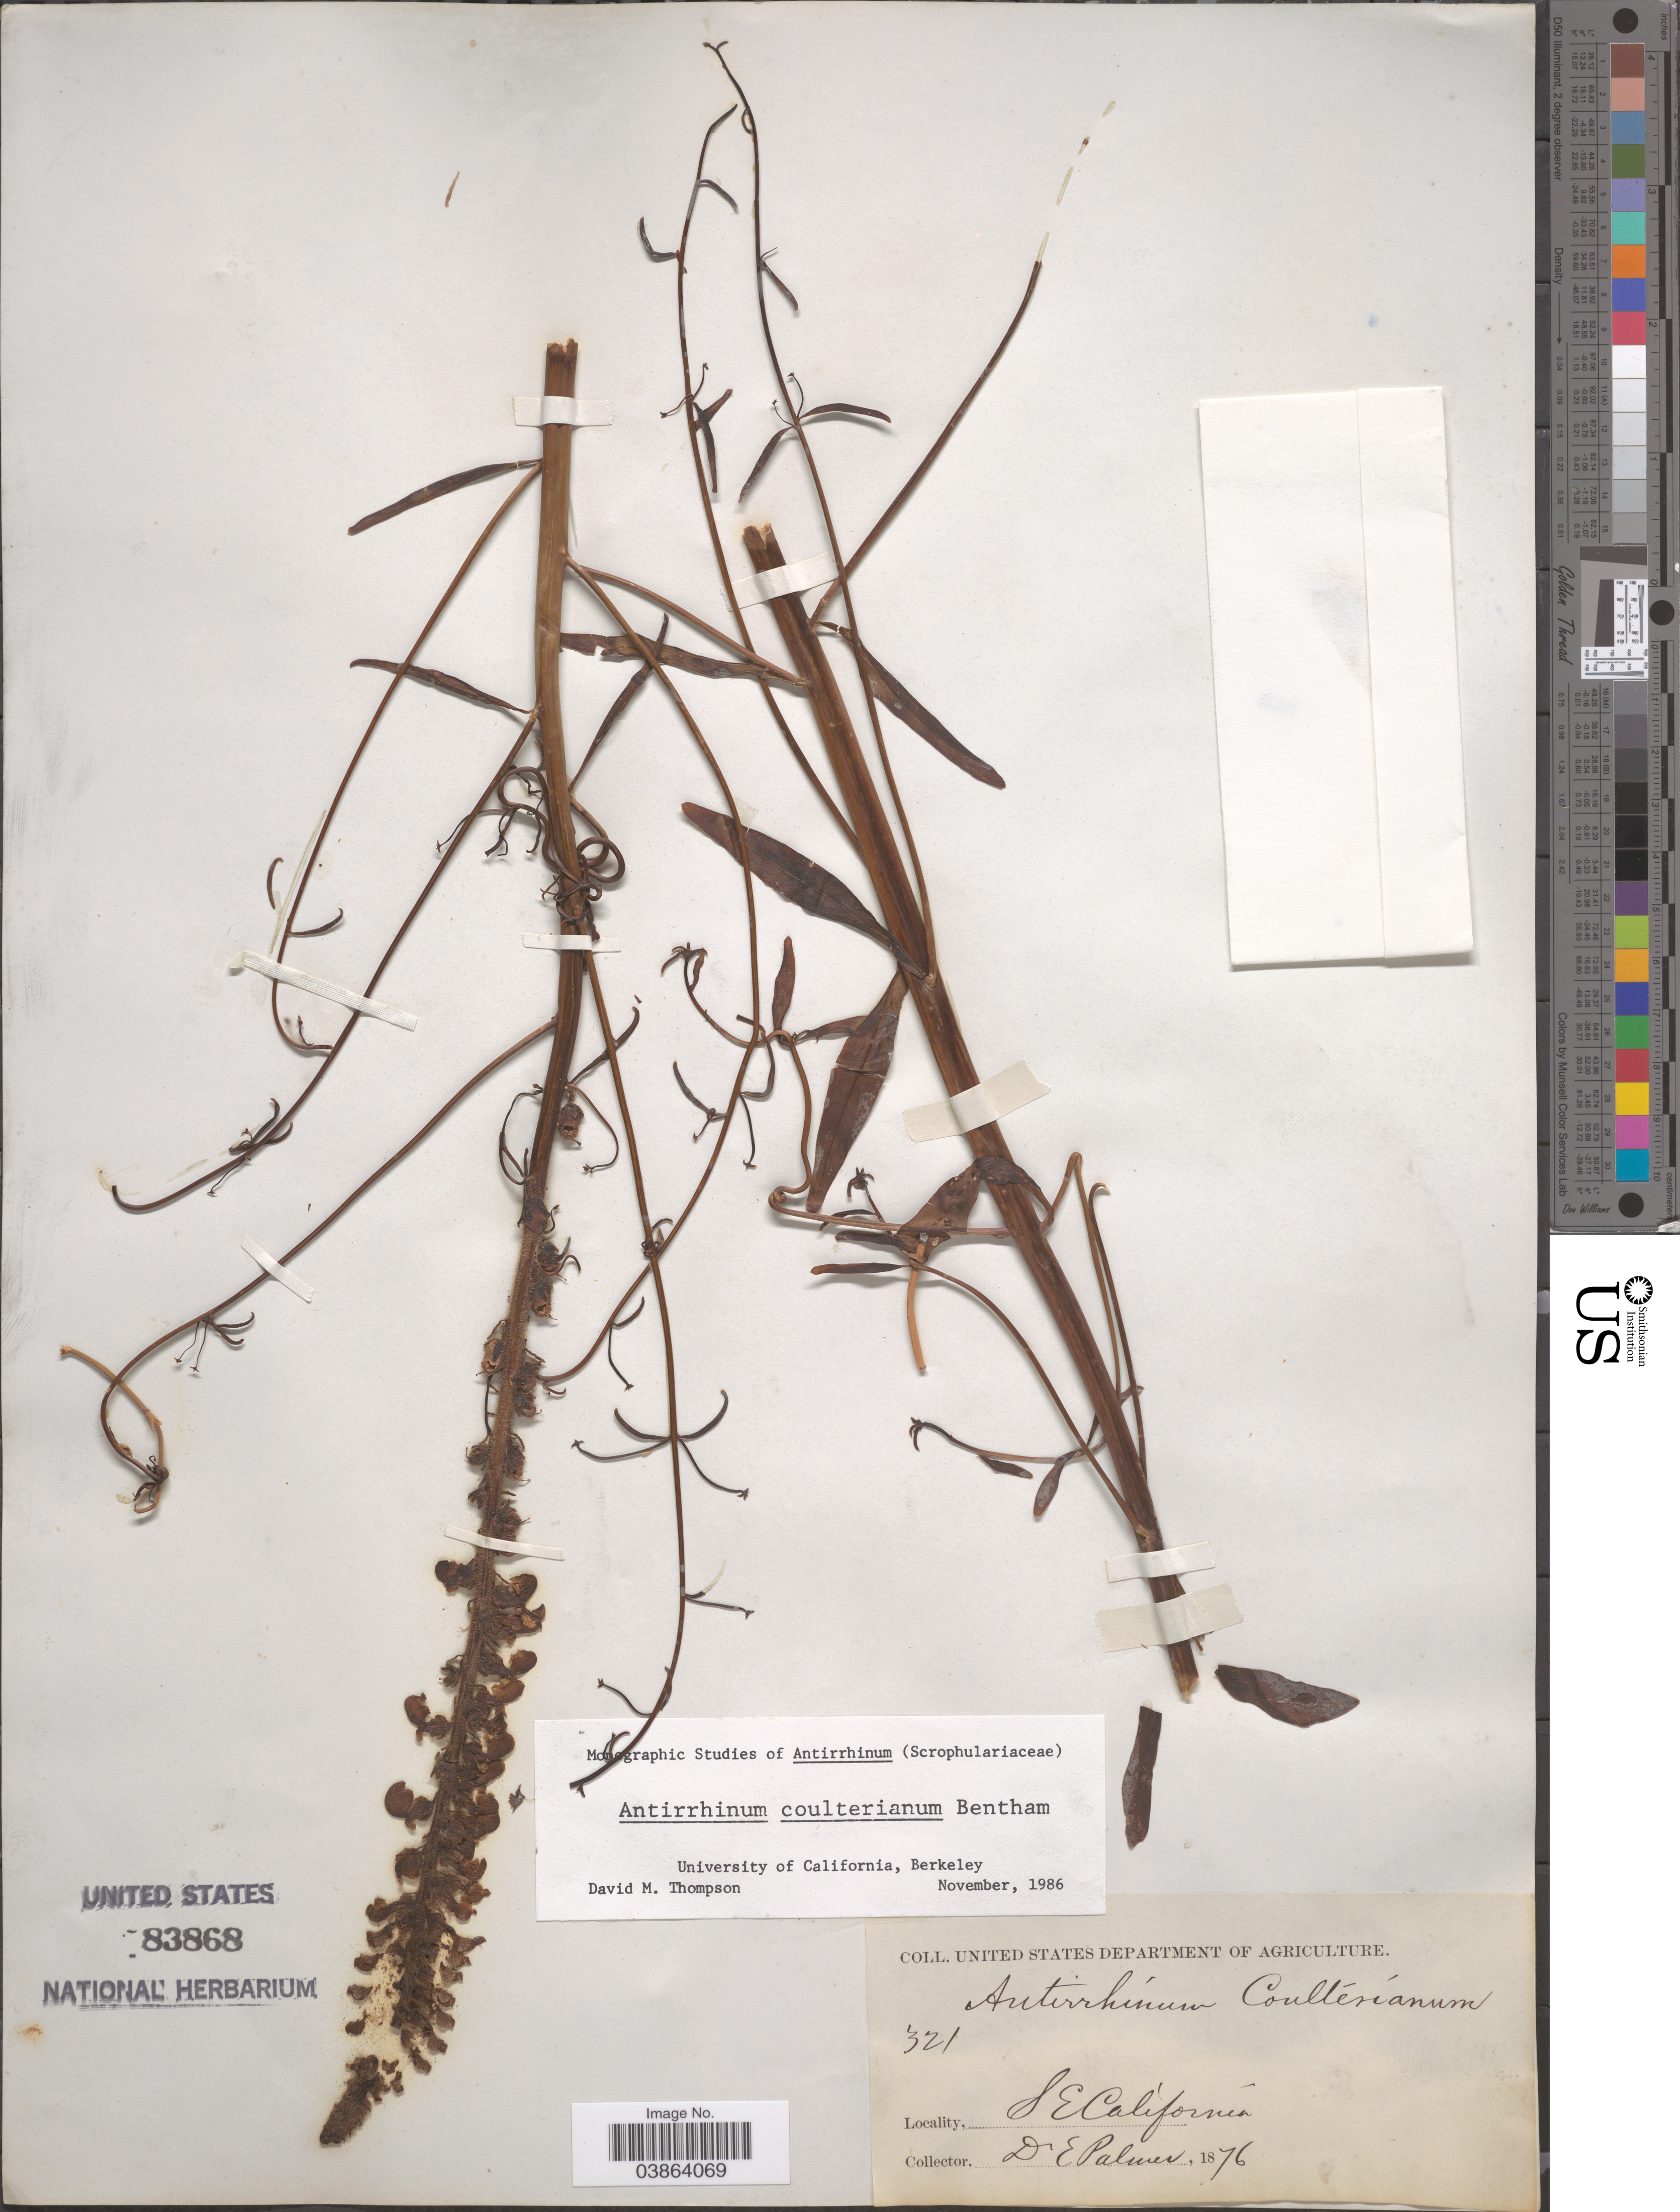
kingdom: Plantae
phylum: Tracheophyta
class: Magnoliopsida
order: Lamiales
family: Plantaginaceae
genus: Sairocarpus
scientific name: Sairocarpus coulterianus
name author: (Benth.) D.A. Sutton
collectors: E. Palmer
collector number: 321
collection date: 1876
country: United States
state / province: California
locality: SE California.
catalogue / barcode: US 83868